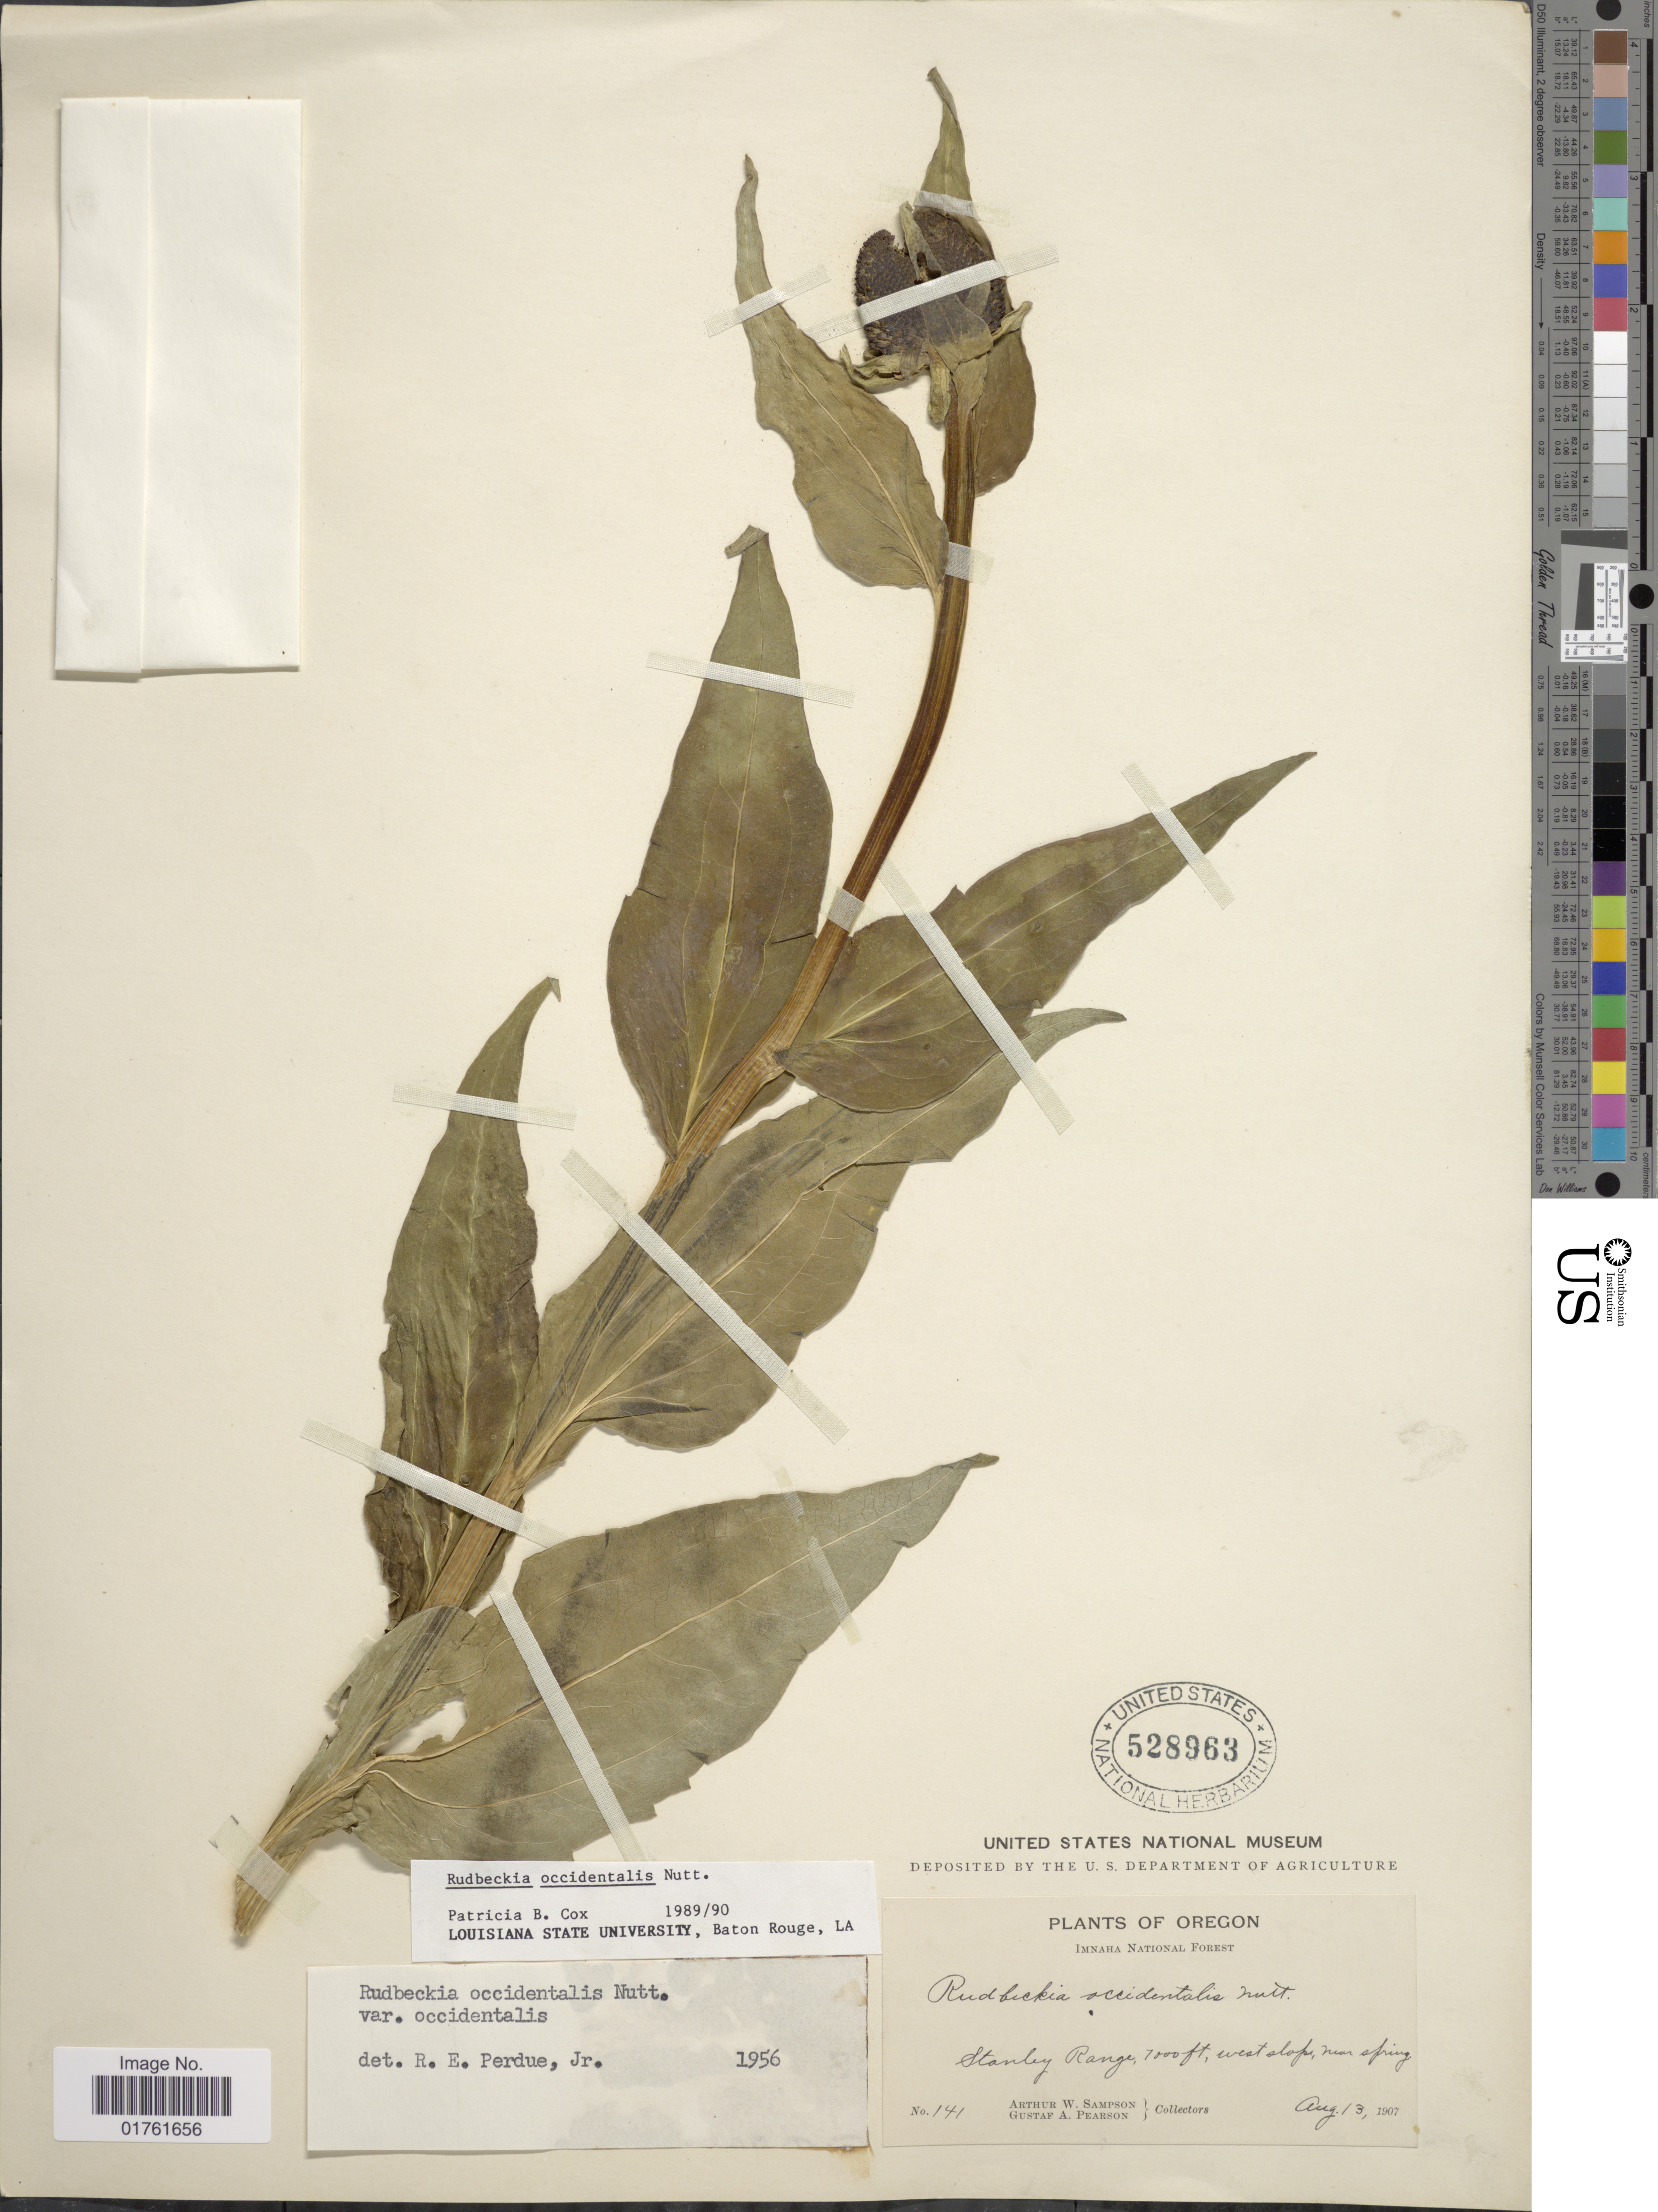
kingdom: Plantae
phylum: Tracheophyta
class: Magnoliopsida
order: Asterales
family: Asteraceae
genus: Rudbeckia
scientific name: Rudbeckia occidentalis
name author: Nutt.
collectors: A. Sampson & G. A. Pearson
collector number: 141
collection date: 1907-08-13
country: United States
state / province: Oregon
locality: Imnaha National Forest, Stanley Range, west slope, near spring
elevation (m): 2134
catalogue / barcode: US 528963